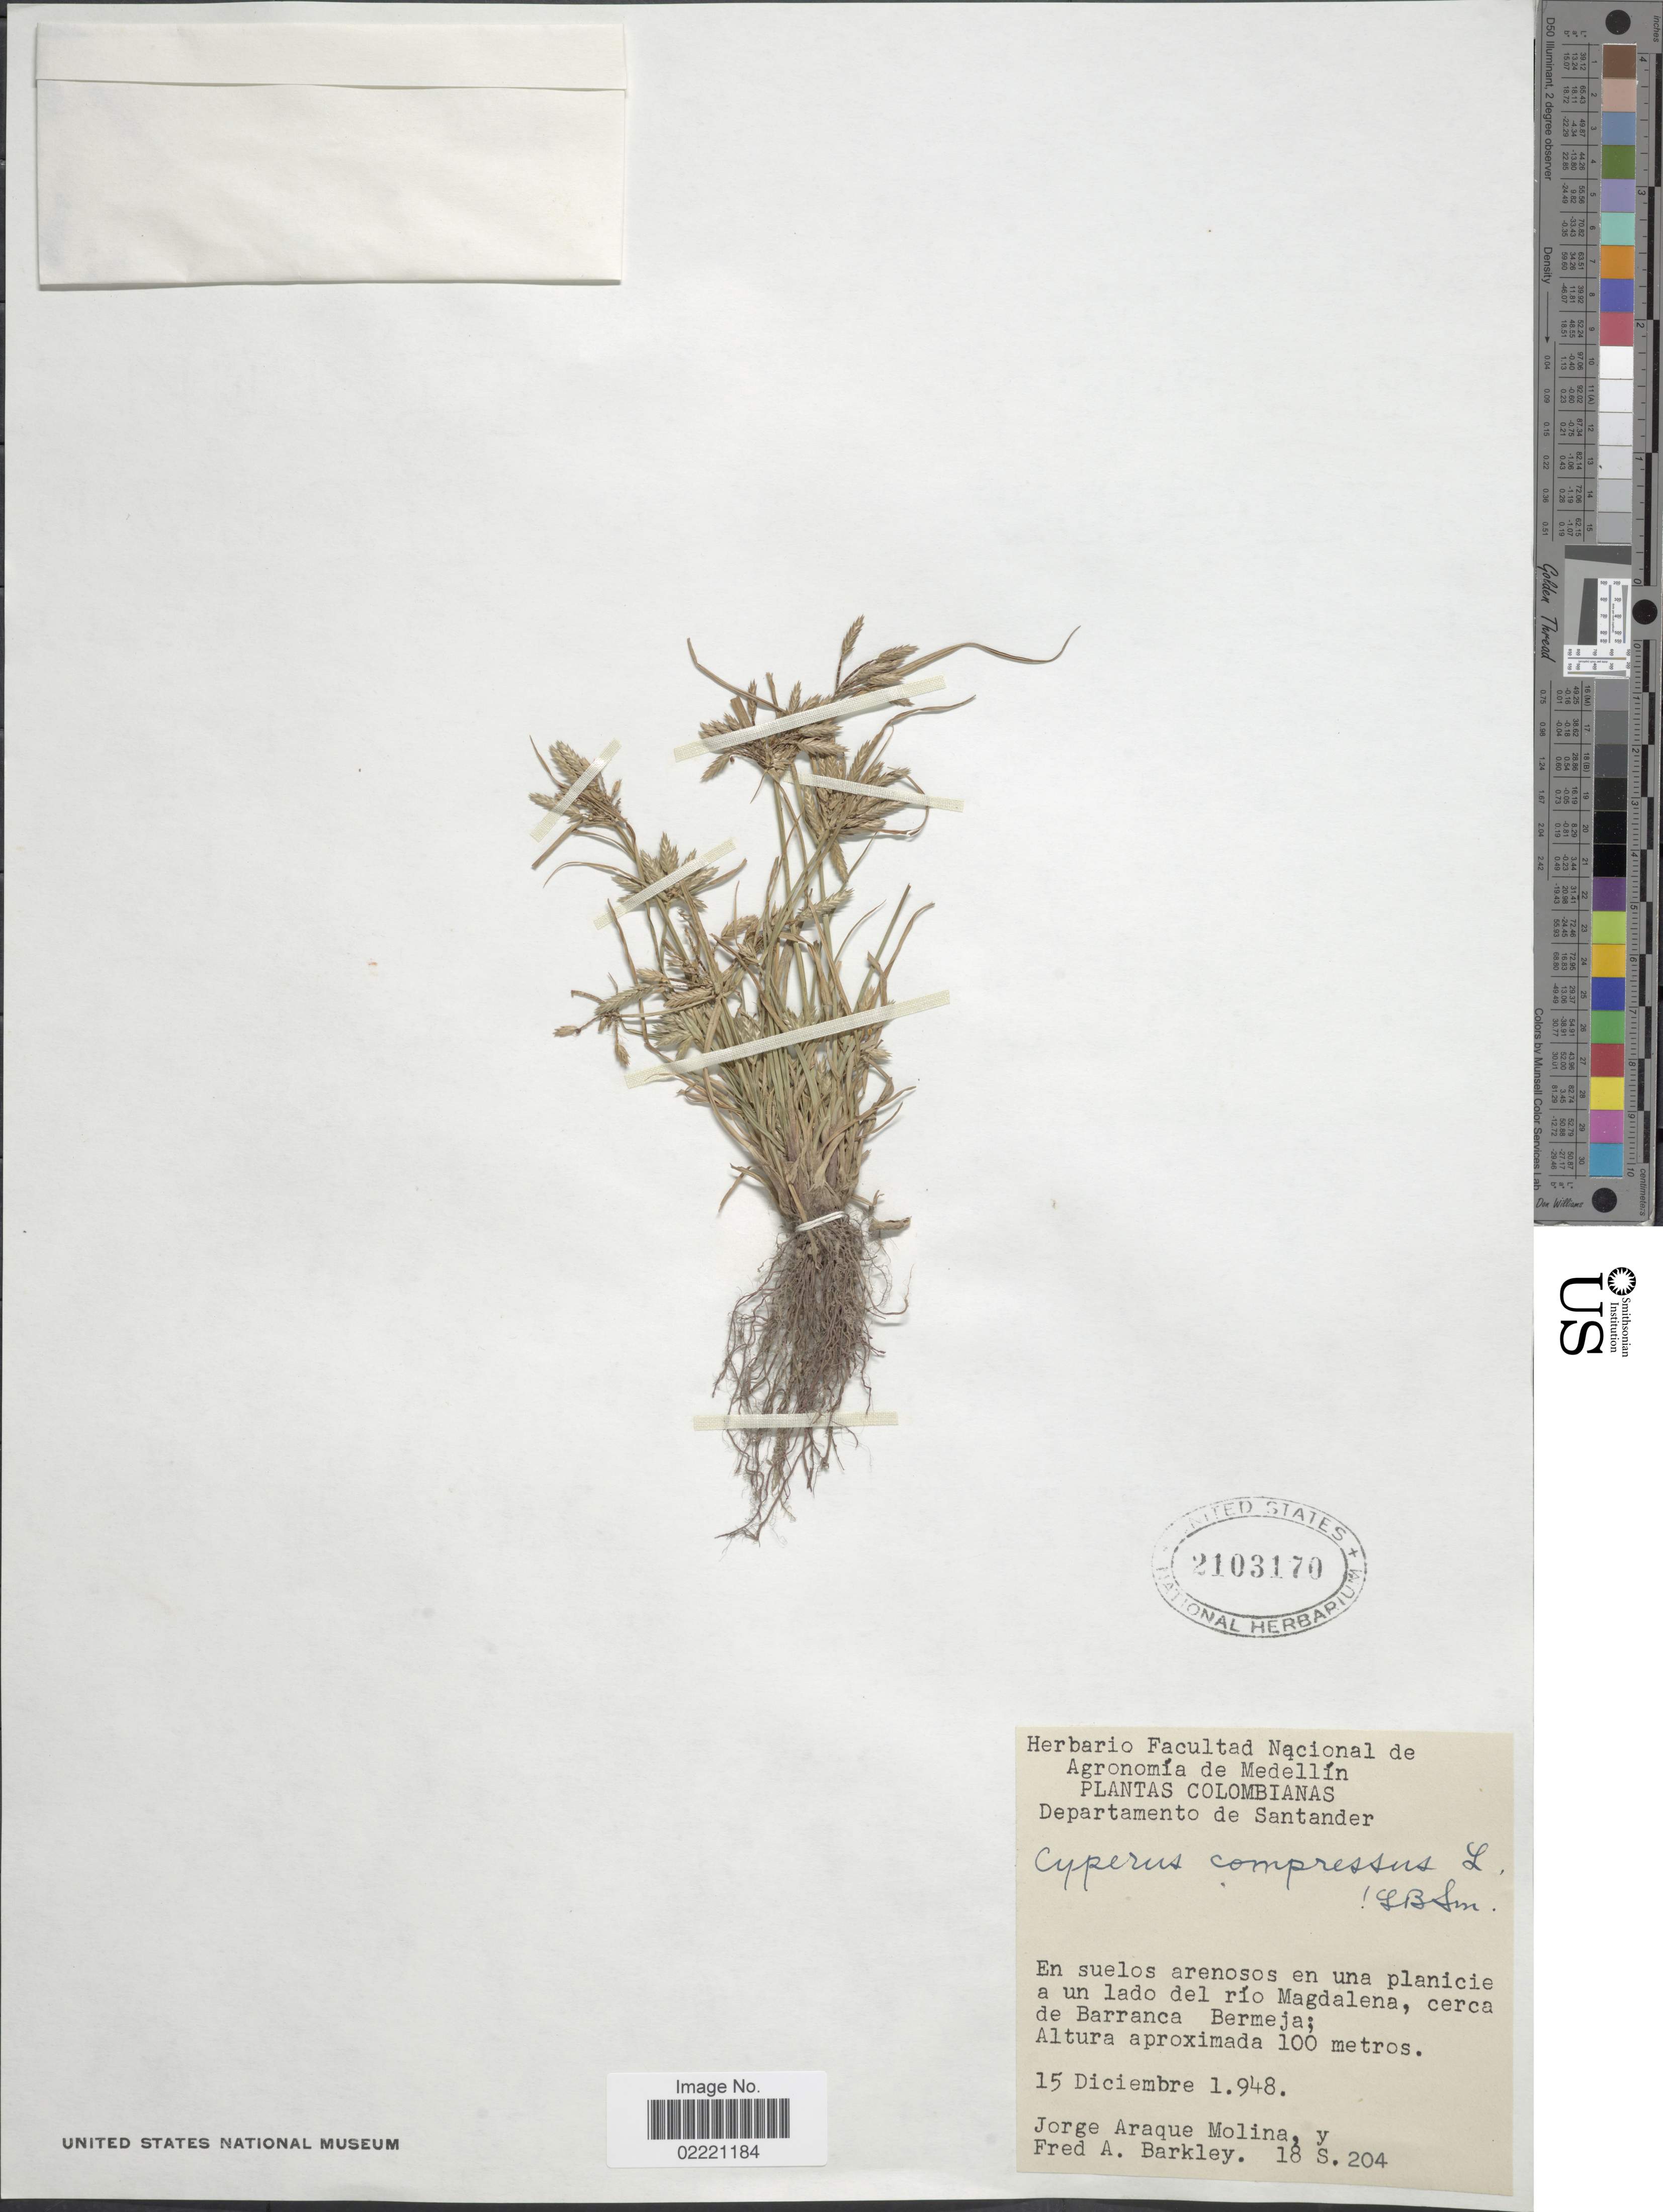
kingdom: Plantae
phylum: Tracheophyta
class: Liliopsida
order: Poales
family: Cyperaceae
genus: Cyperus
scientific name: Cyperus compressus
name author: L.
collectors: J. Araque Molina & F. A. Barkley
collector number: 18S204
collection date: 1948-12-15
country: Colombia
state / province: Santander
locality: En suelos arenosos en una planicie a un lado del rio Magdalena, cerca de Barranca Bermeja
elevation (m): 100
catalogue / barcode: US 2103170